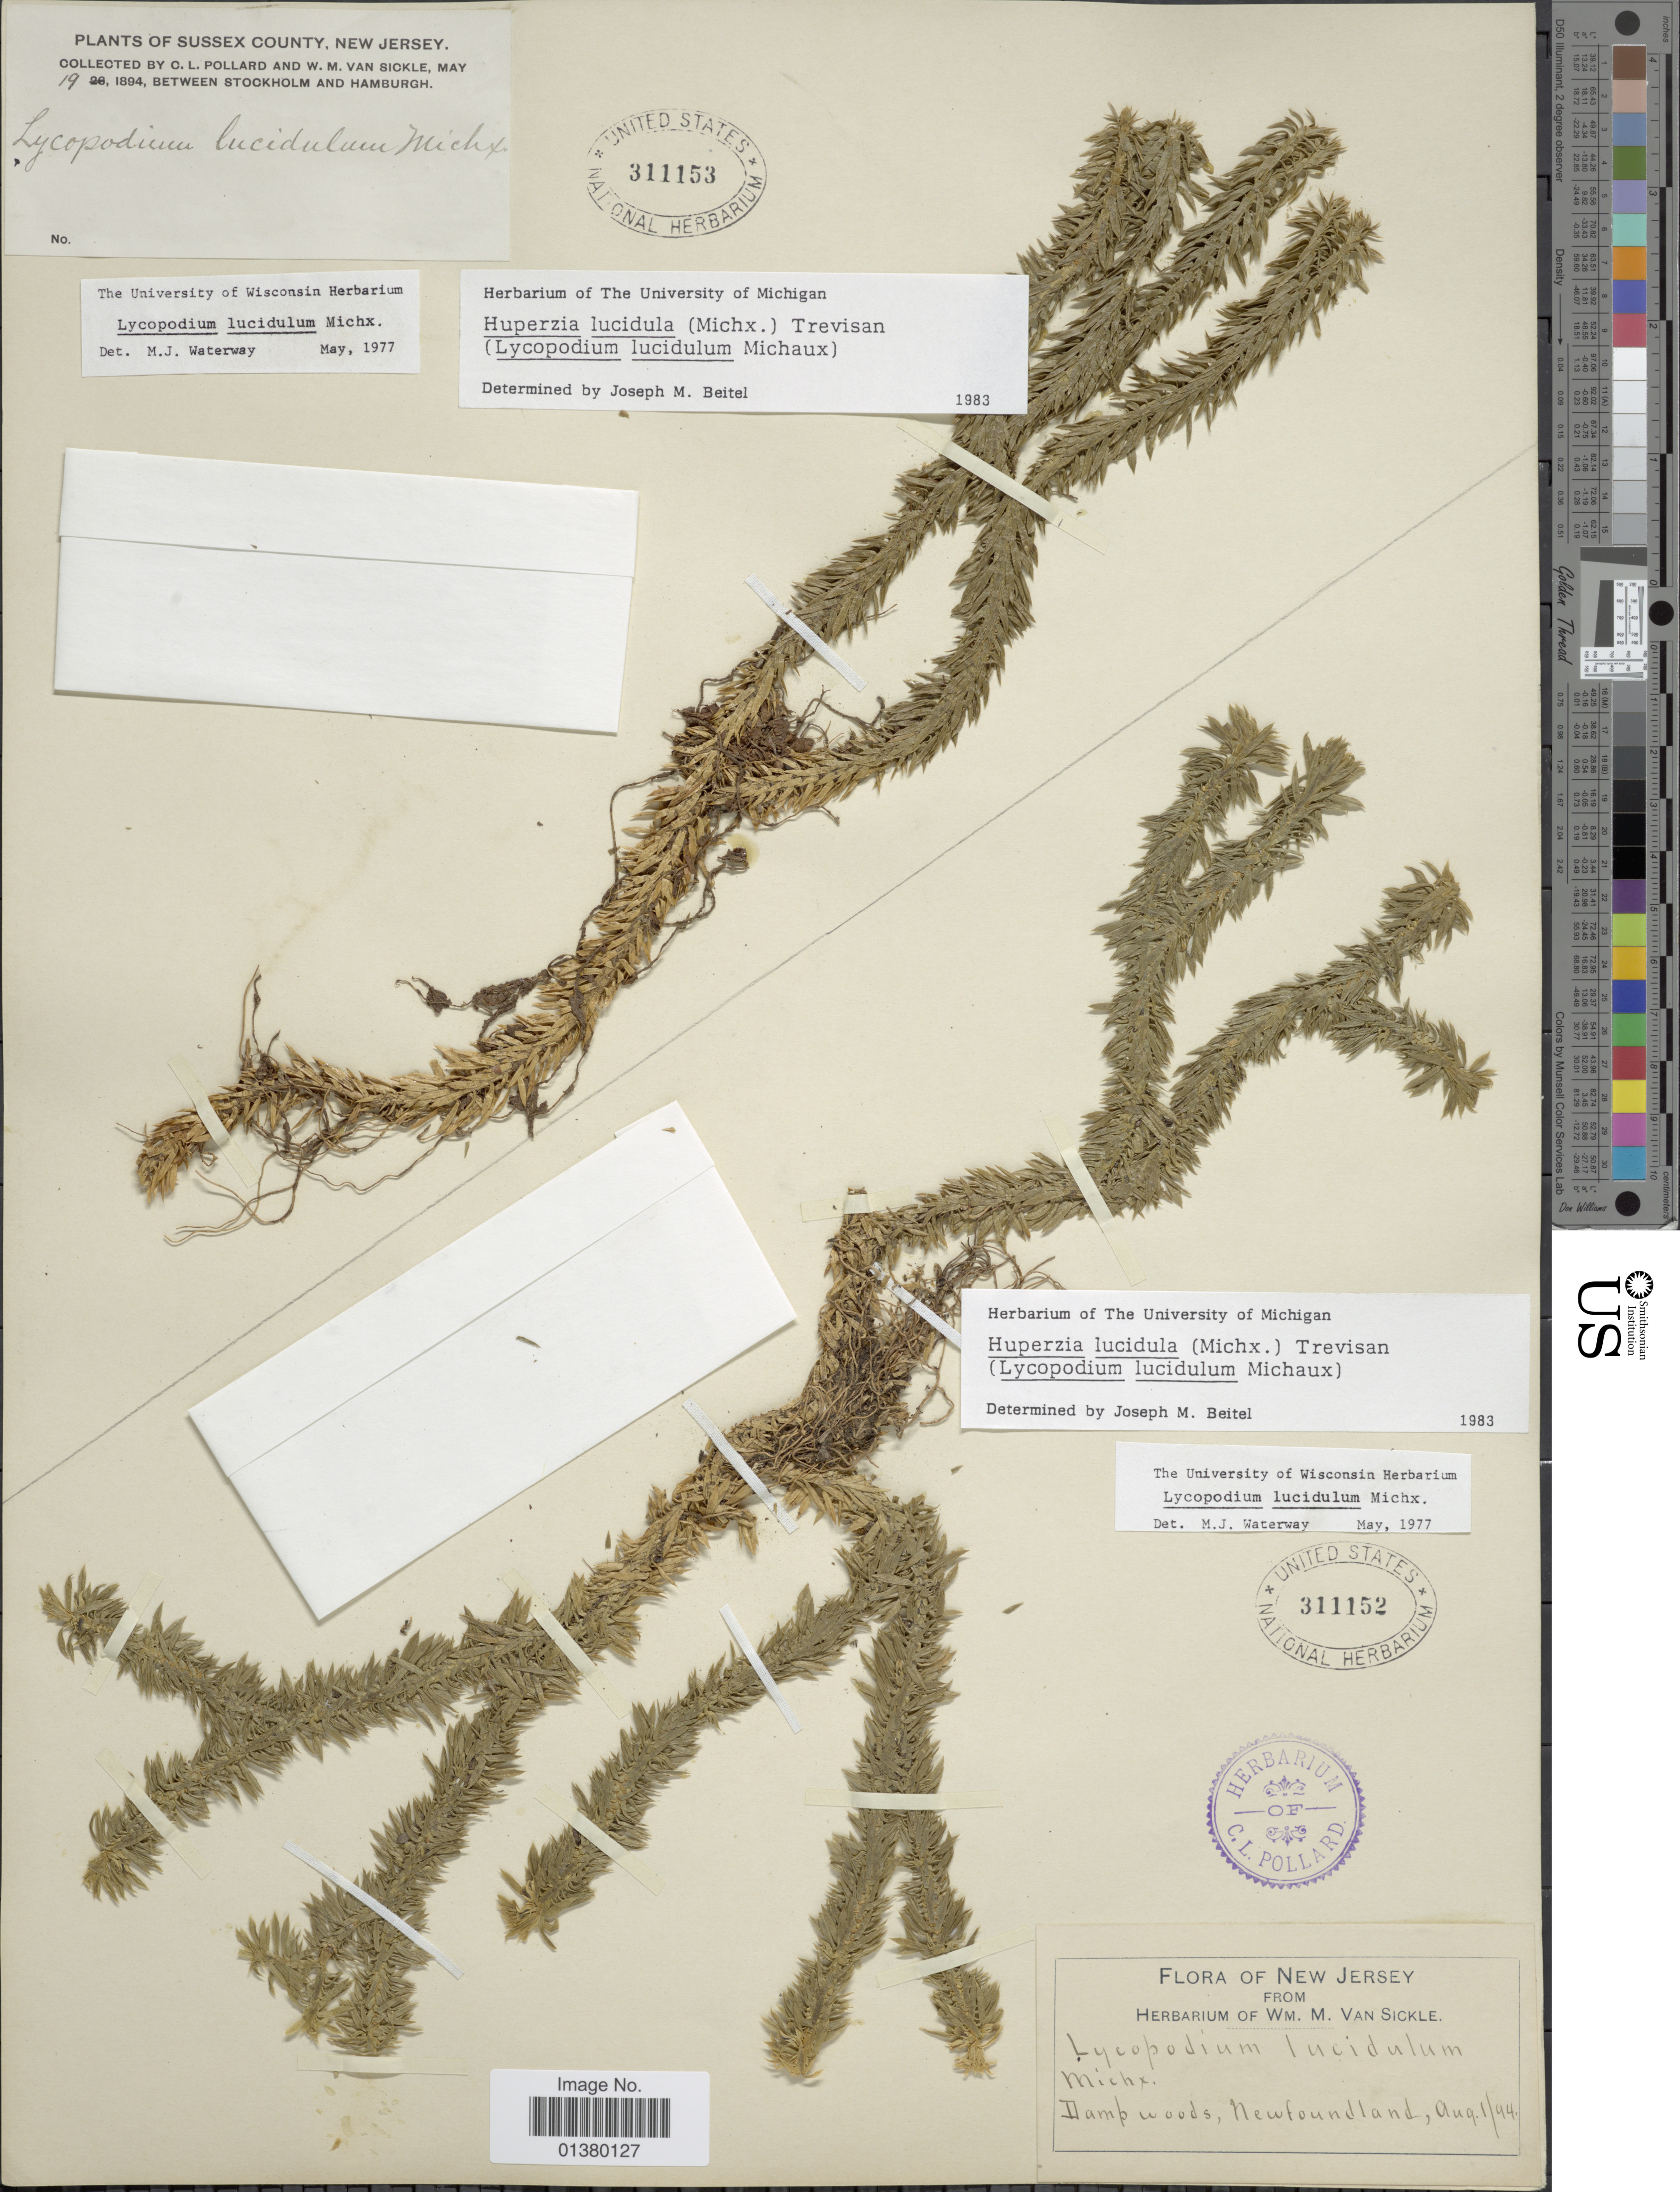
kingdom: Plantae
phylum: Tracheophyta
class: Lycopodiopsida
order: Lycopodiales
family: Lycopodiaceae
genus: Huperzia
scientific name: Huperzia lucidula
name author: (Michx.) Trevis.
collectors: W. M. Van Sickle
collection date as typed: Transcribed d/m/y: 1/8/94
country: United States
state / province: New Jersey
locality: Dampwoods, Newfoundland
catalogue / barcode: US 311152